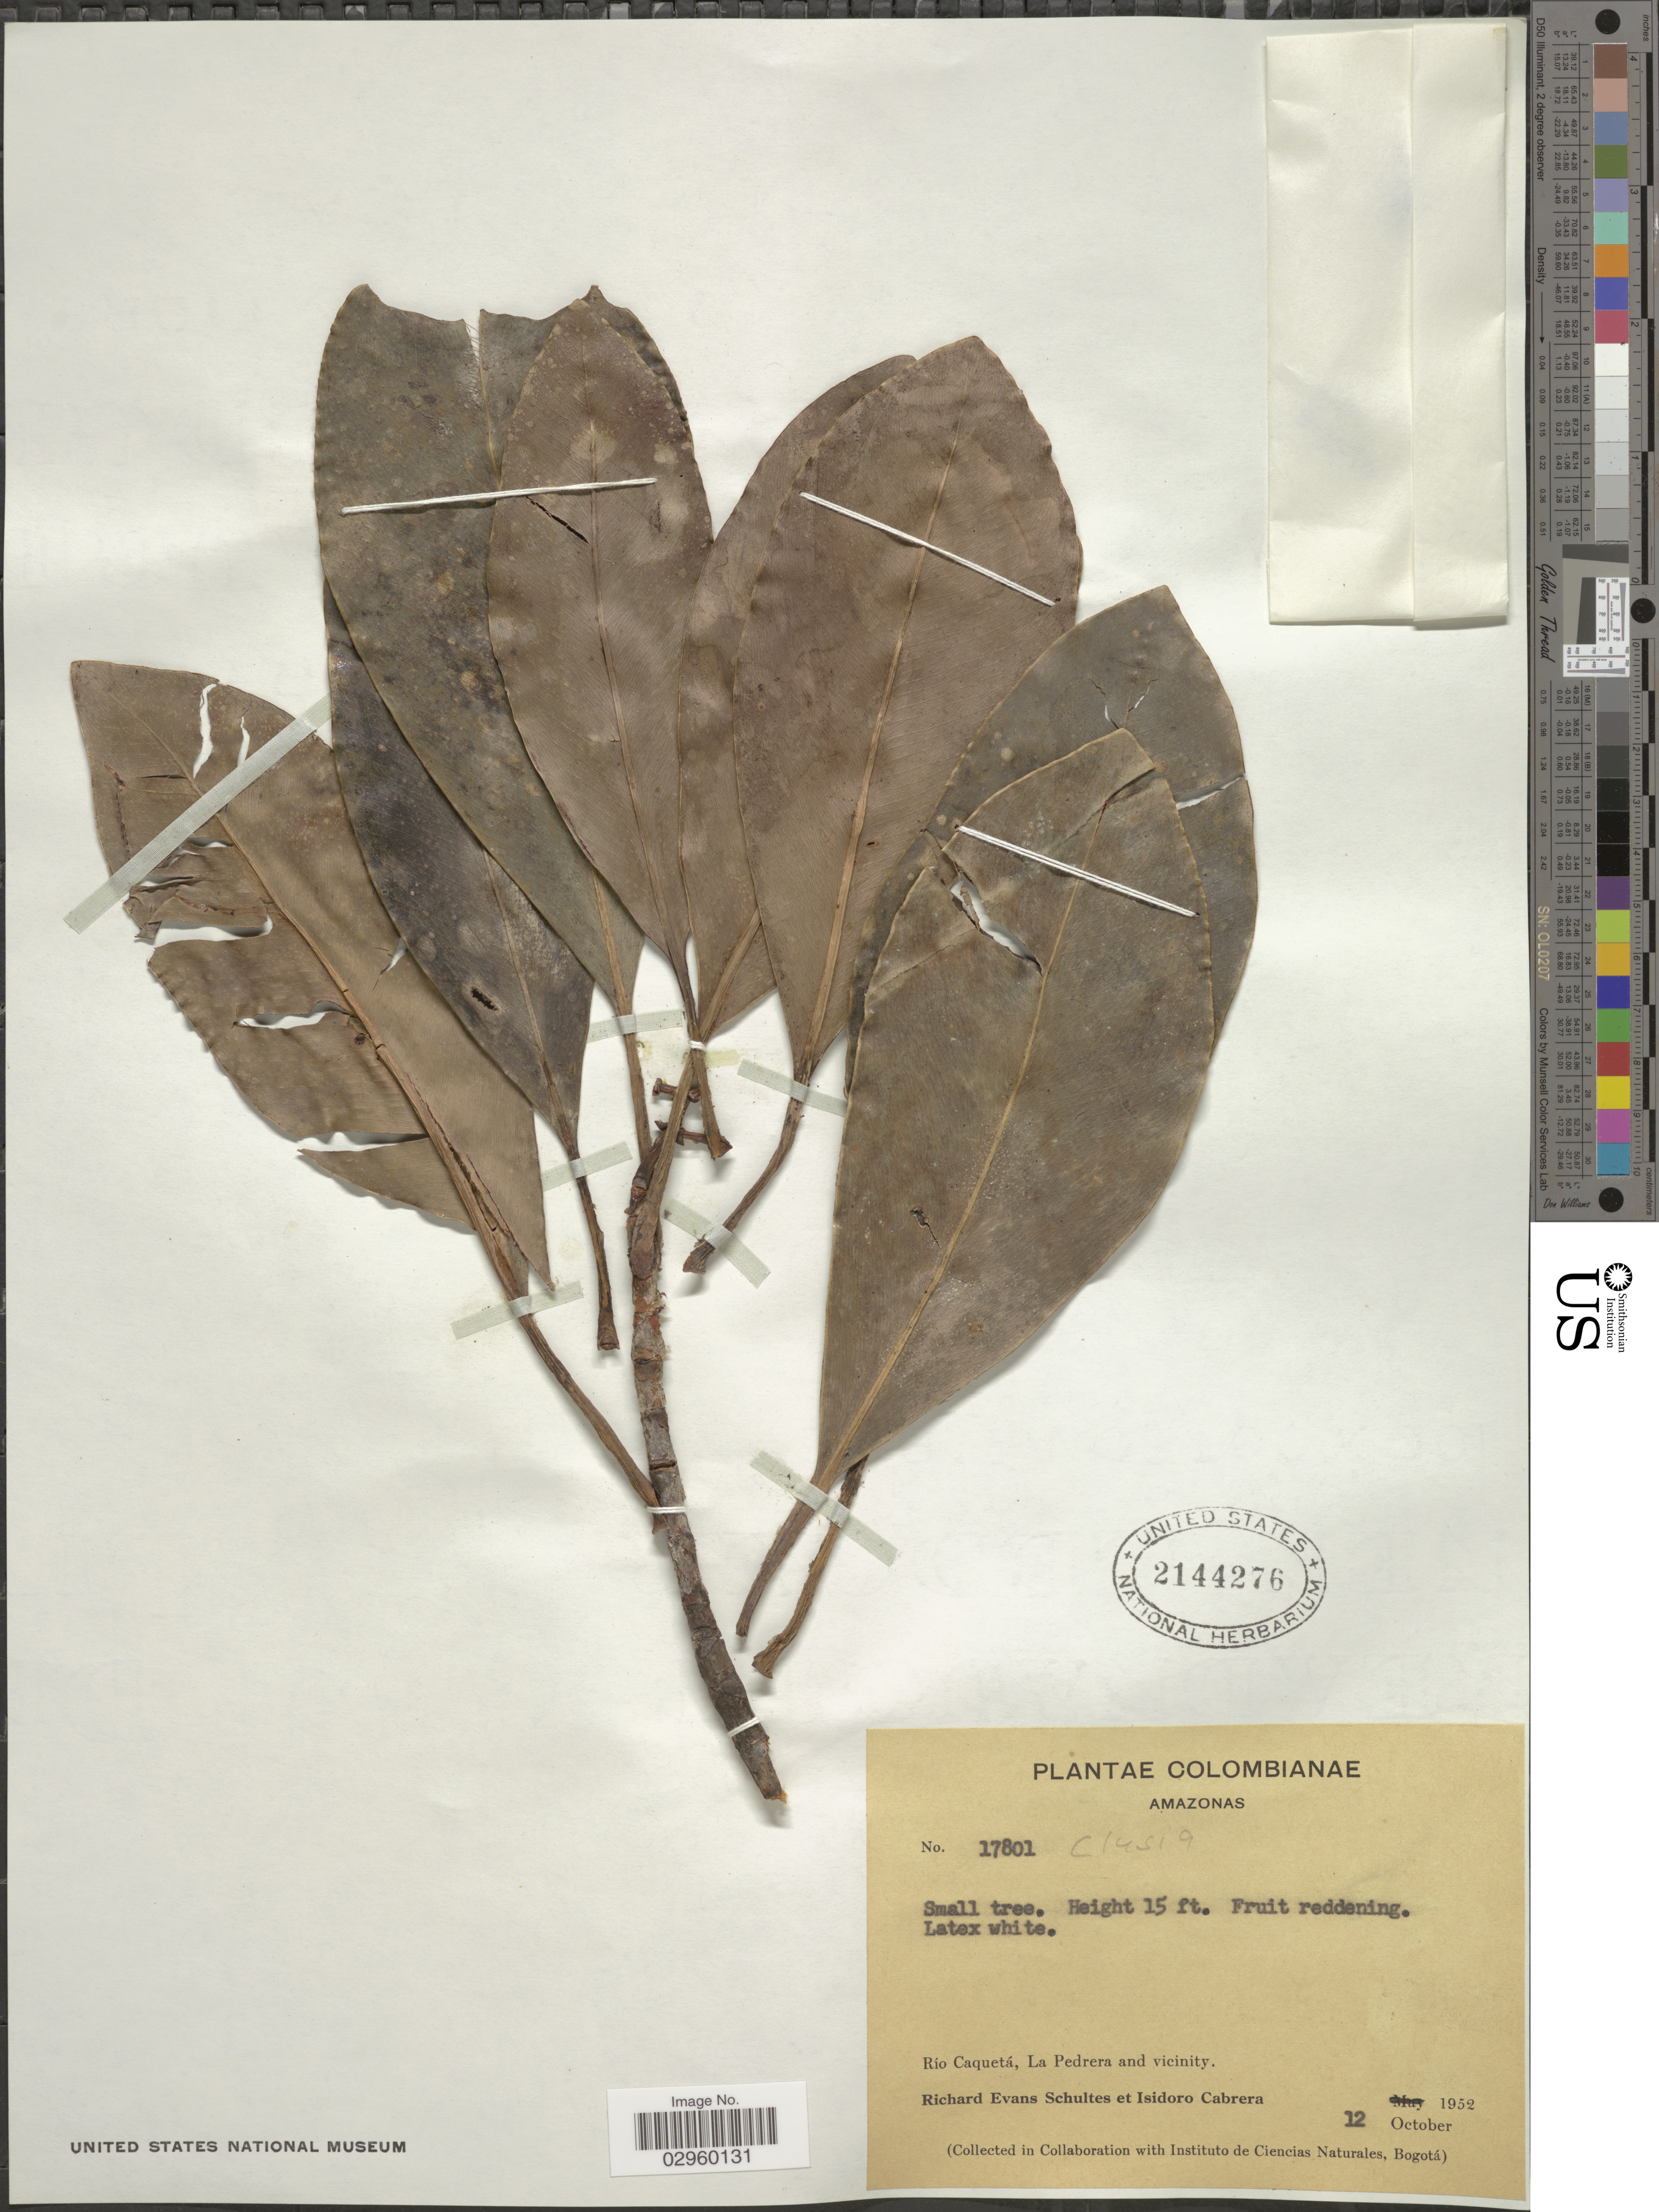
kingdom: Plantae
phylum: Tracheophyta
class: Magnoliopsida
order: Malpighiales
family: Clusiaceae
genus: Clusia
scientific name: Clusia sp.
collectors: R. E. Schultes & I. Cabrera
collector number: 17801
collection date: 1952-10-12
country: Colombia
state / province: Amazônas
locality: Río Caquetá, La Pedrera and vicinity.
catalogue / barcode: US 2144276